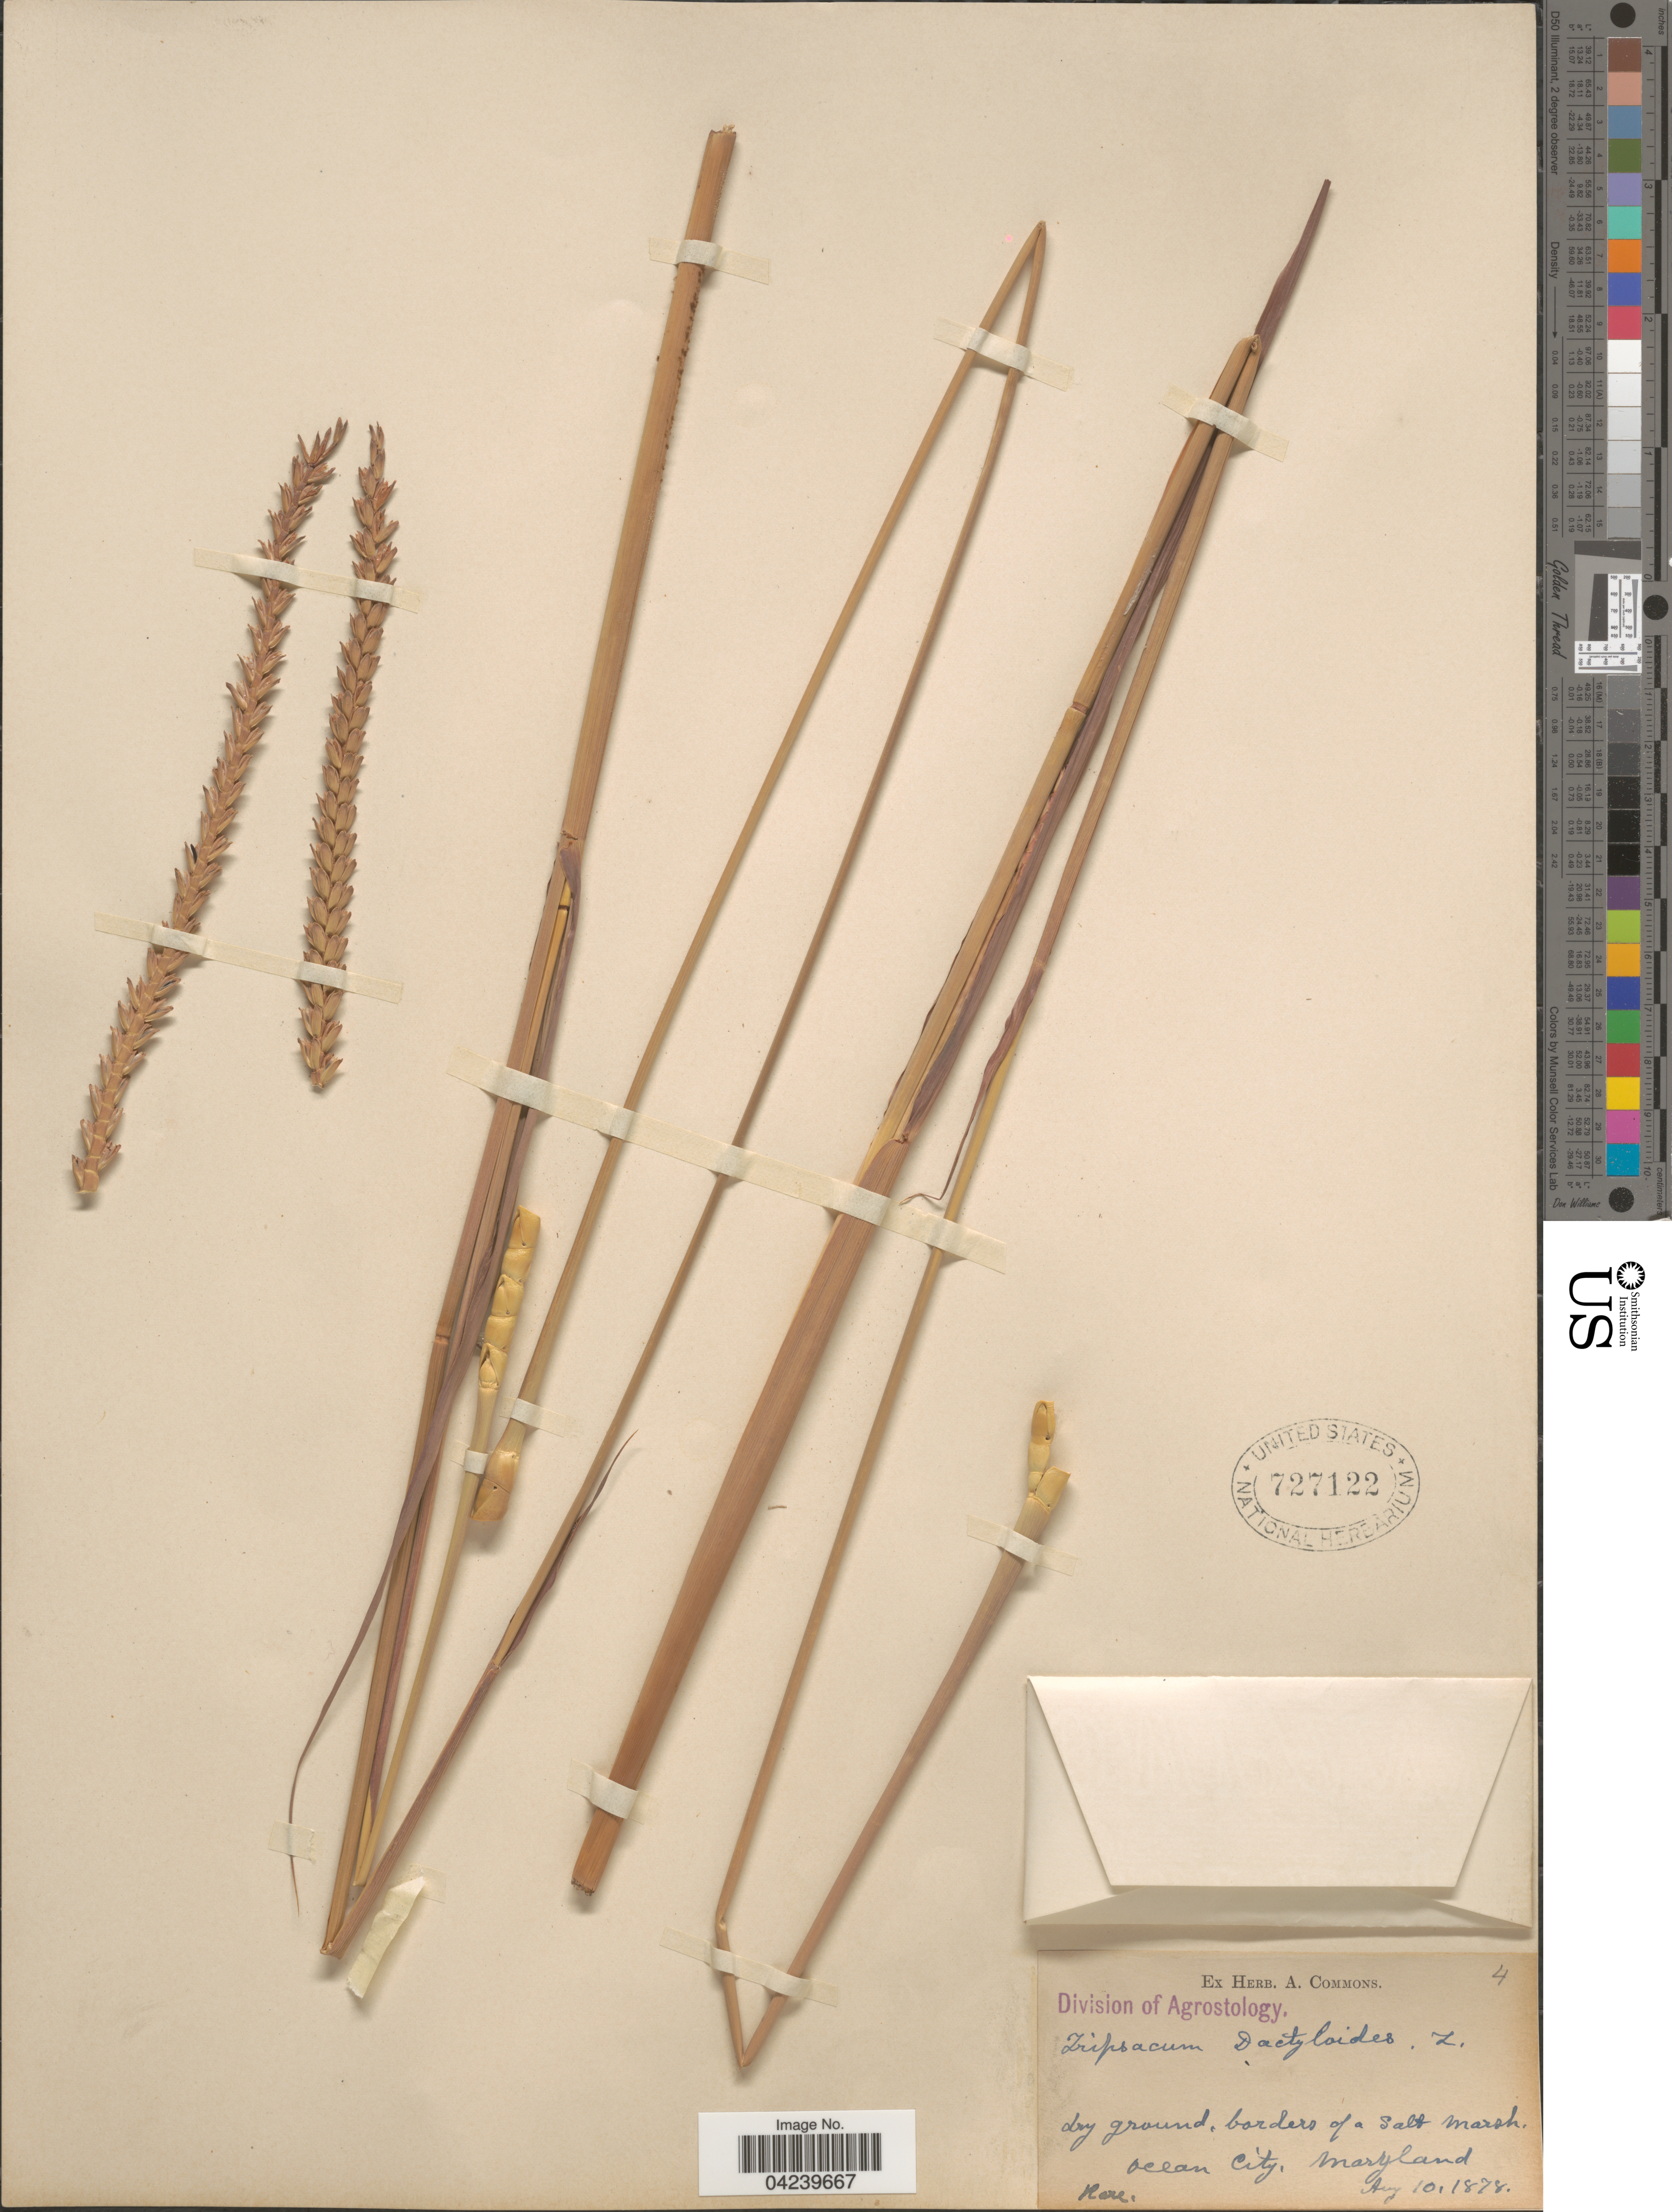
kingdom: Plantae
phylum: Tracheophyta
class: Liliopsida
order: Poales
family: Poaceae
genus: Tripsacum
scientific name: Tripsacum dactyloides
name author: (L.) L.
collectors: ex herb. A. Commons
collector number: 4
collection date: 1878-07-10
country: United States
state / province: Maryland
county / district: Worcester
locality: Dry ground, borders of a Salt marsh. Ocean City.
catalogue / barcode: US 727122